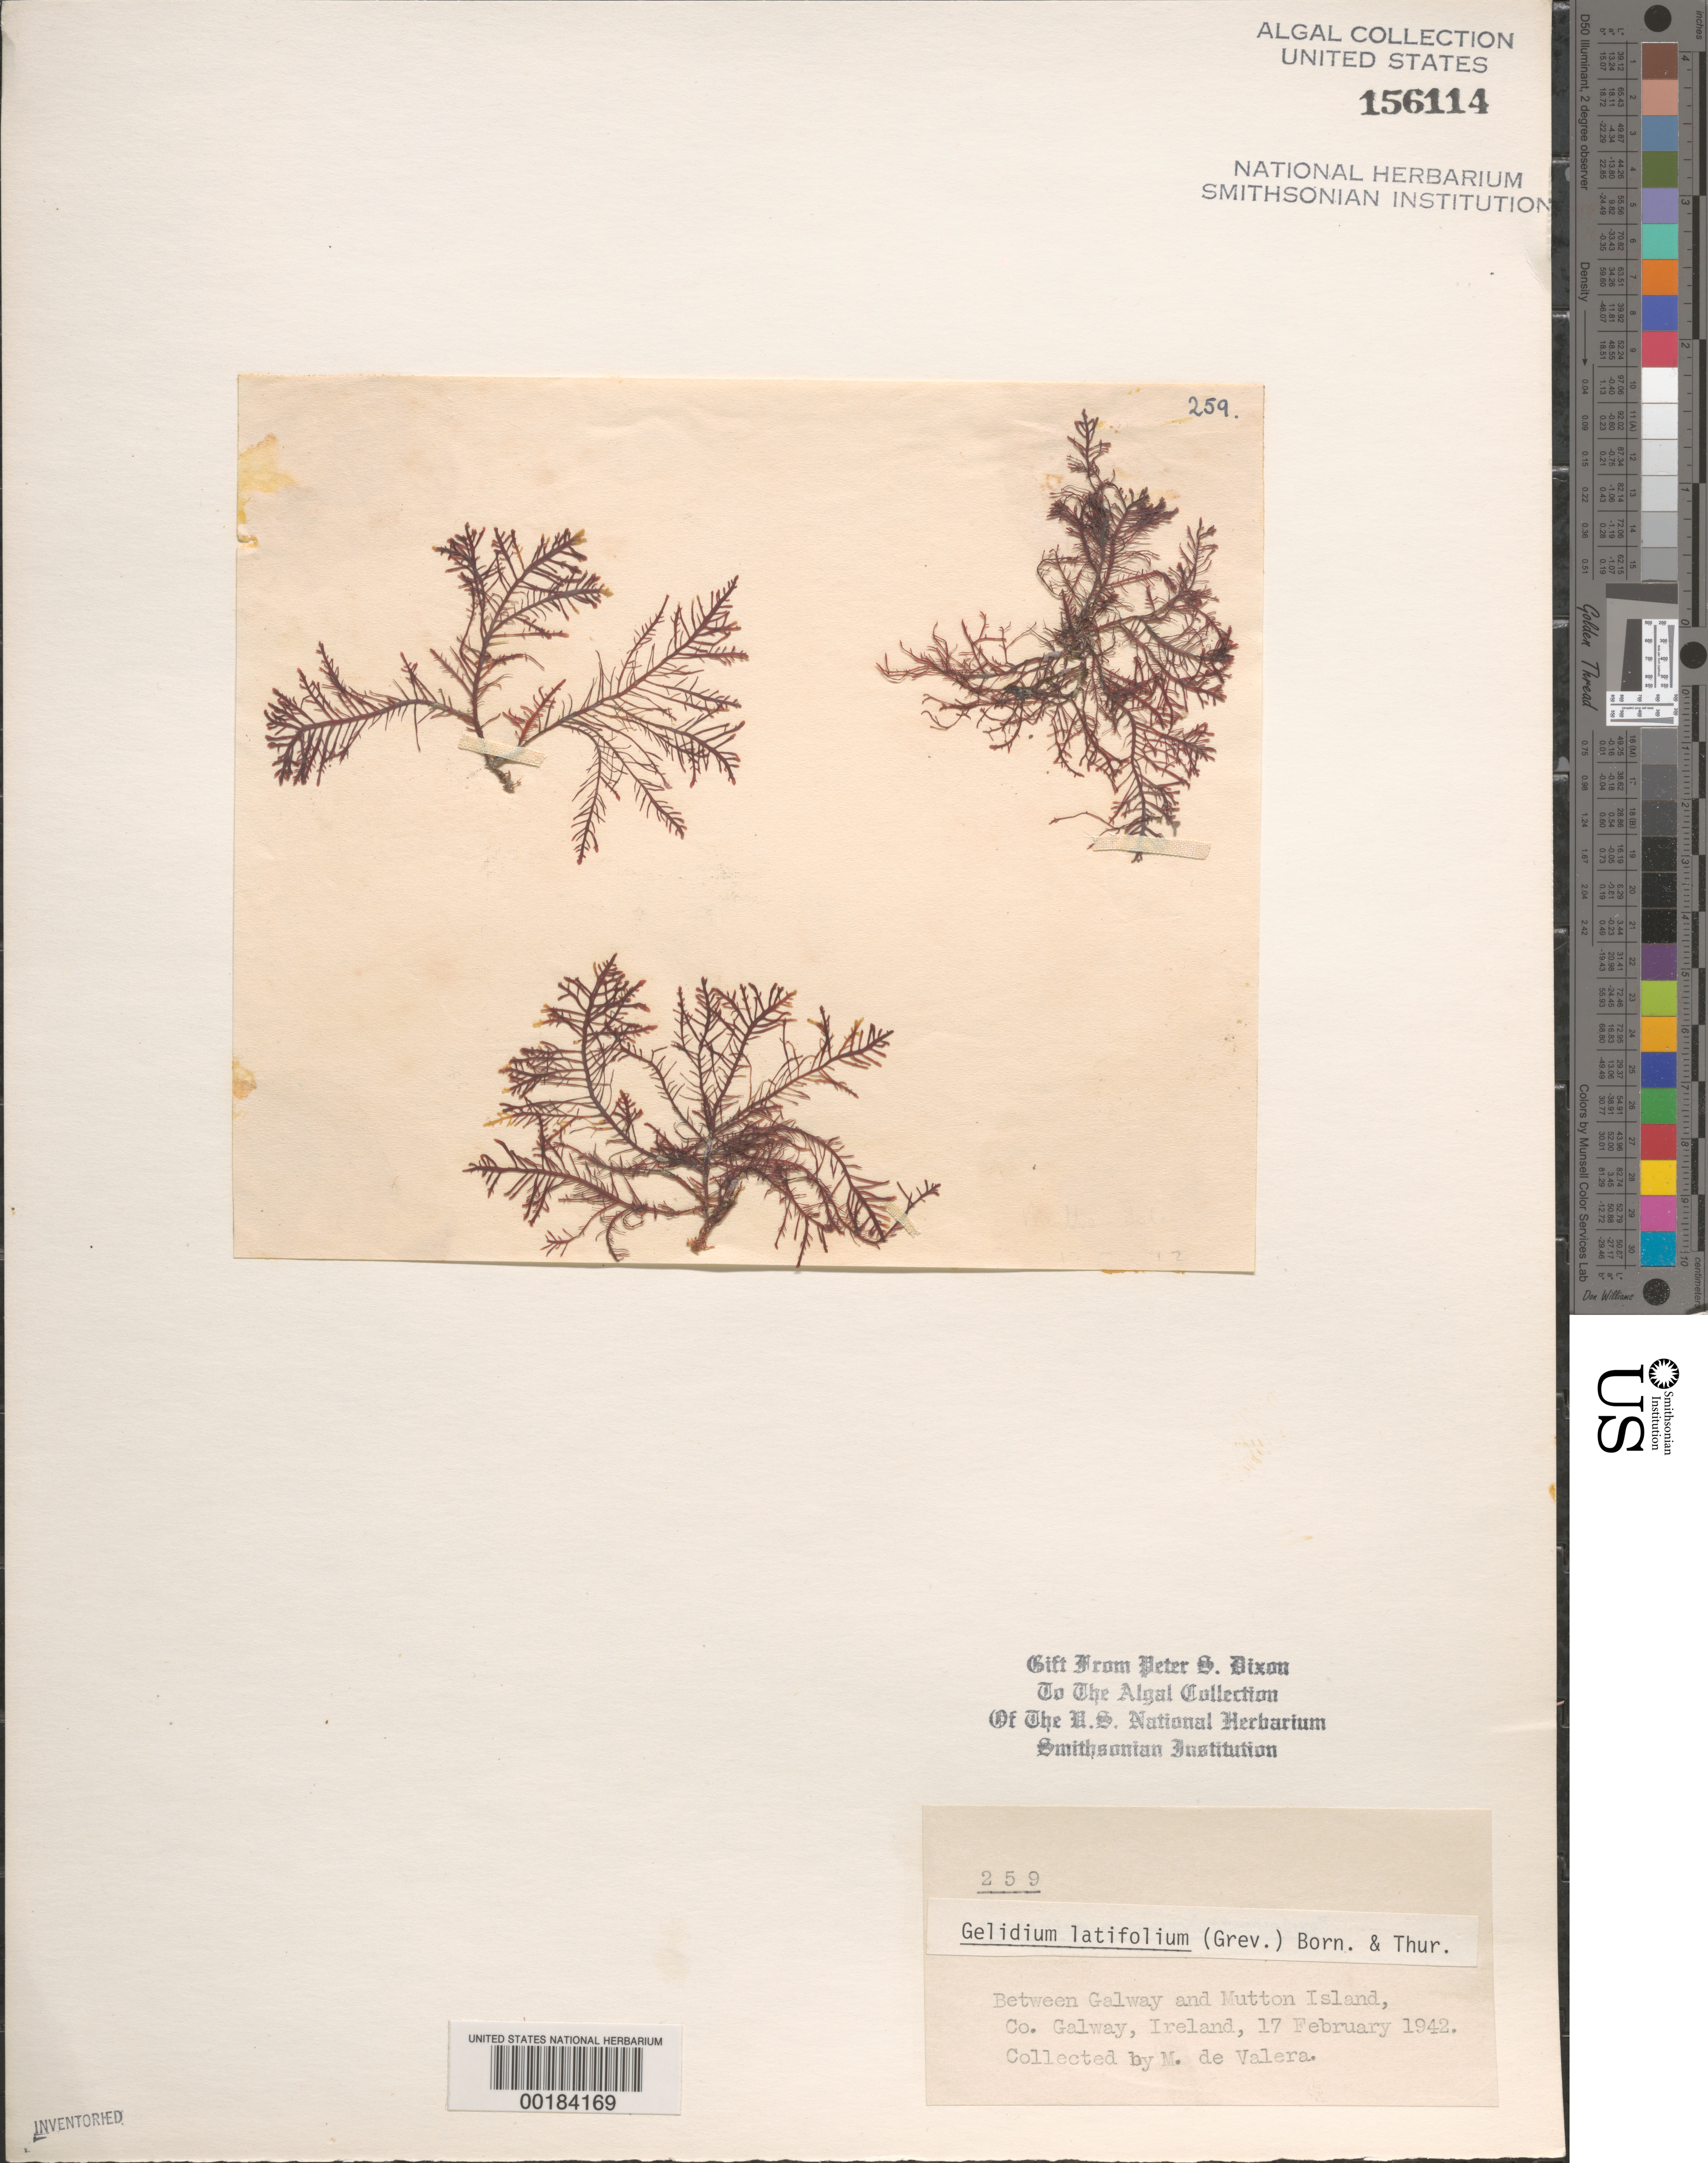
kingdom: Plantae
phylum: Rhodophyta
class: Florideophyceae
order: Gelidiales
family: Gelidiaceae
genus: Gelidium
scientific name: Gelidium spinosum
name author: (S.G. Gmel.) P.C. Silva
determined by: Algae name updating Project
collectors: M. De Valera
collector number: PSD 259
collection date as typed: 17 Feb 1942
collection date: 1942-02-17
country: Ireland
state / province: Connaught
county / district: Galway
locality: Between Galway and Mutton Island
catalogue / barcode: US 156114